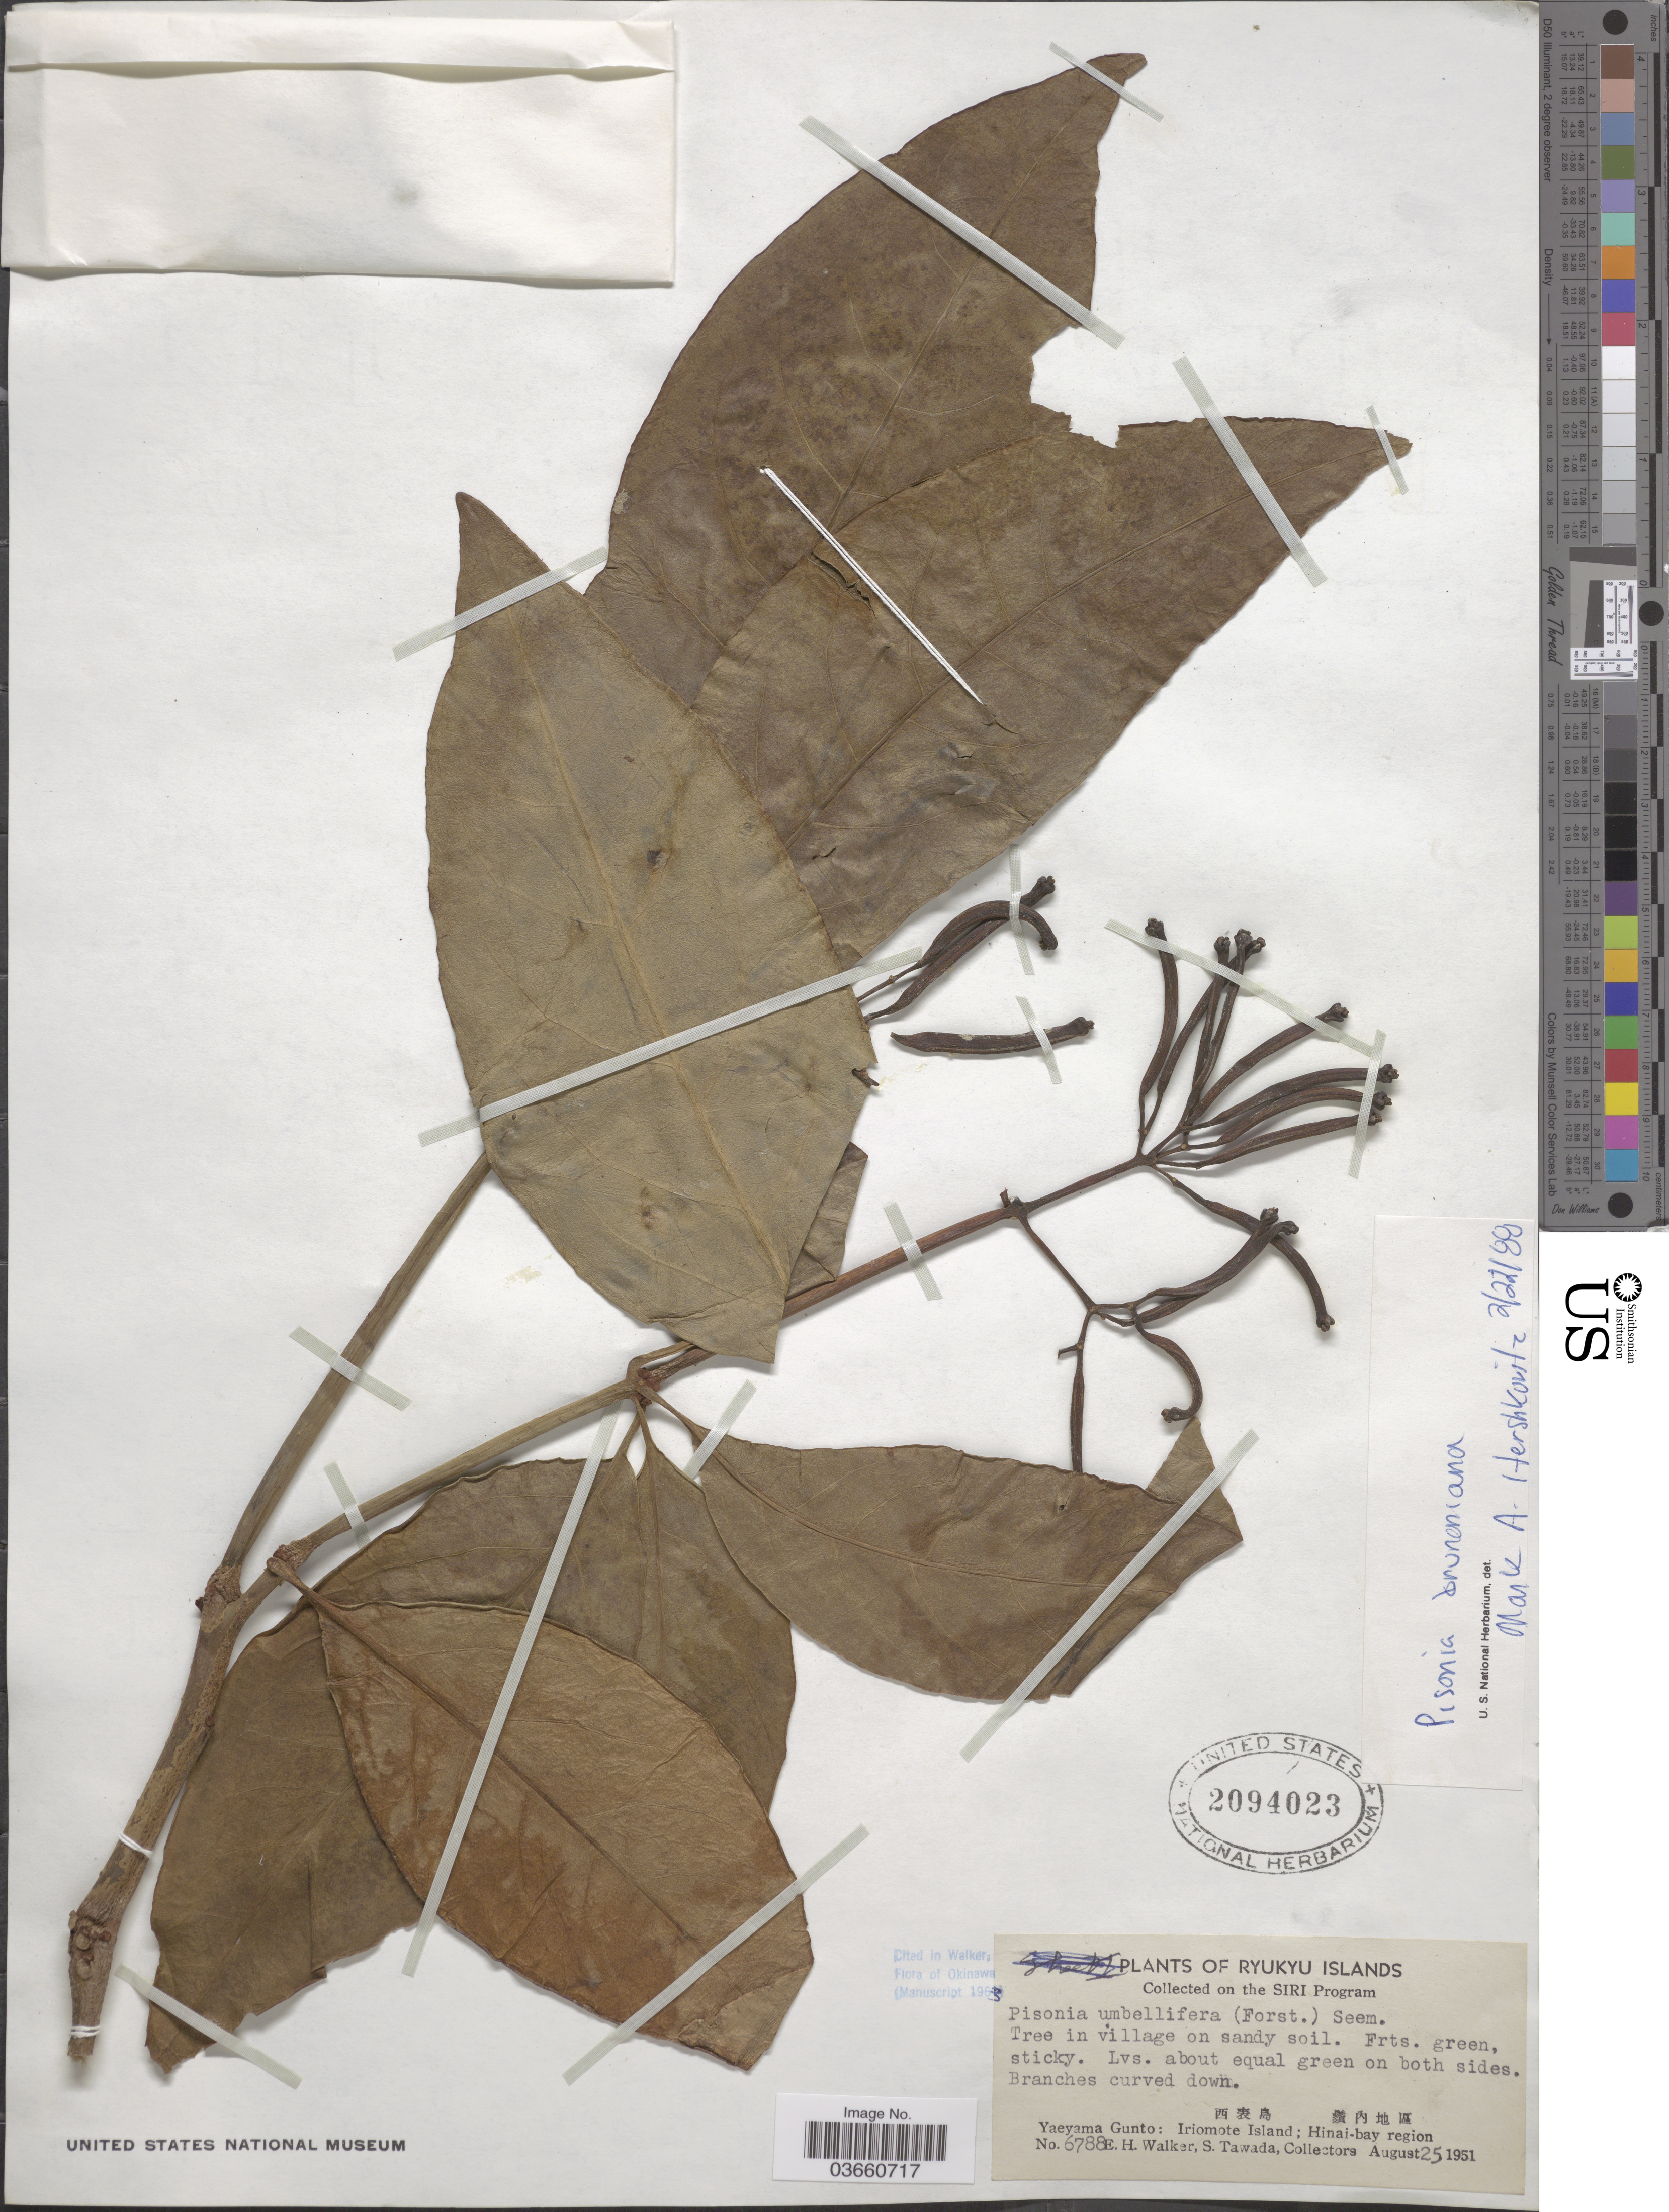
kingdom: Plantae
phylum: Tracheophyta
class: Magnoliopsida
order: Caryophyllales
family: Nyctaginaceae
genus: Pisonia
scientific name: Pisonia brunoniana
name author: Endl.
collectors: E. H. Walker & S. Tawada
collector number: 6788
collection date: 1951-08-25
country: Japan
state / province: Okinawa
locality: Ryukyu Islands. Yaeyama Gunto: Iriomote Island; Hinai-bay region.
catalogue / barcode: US 2094023